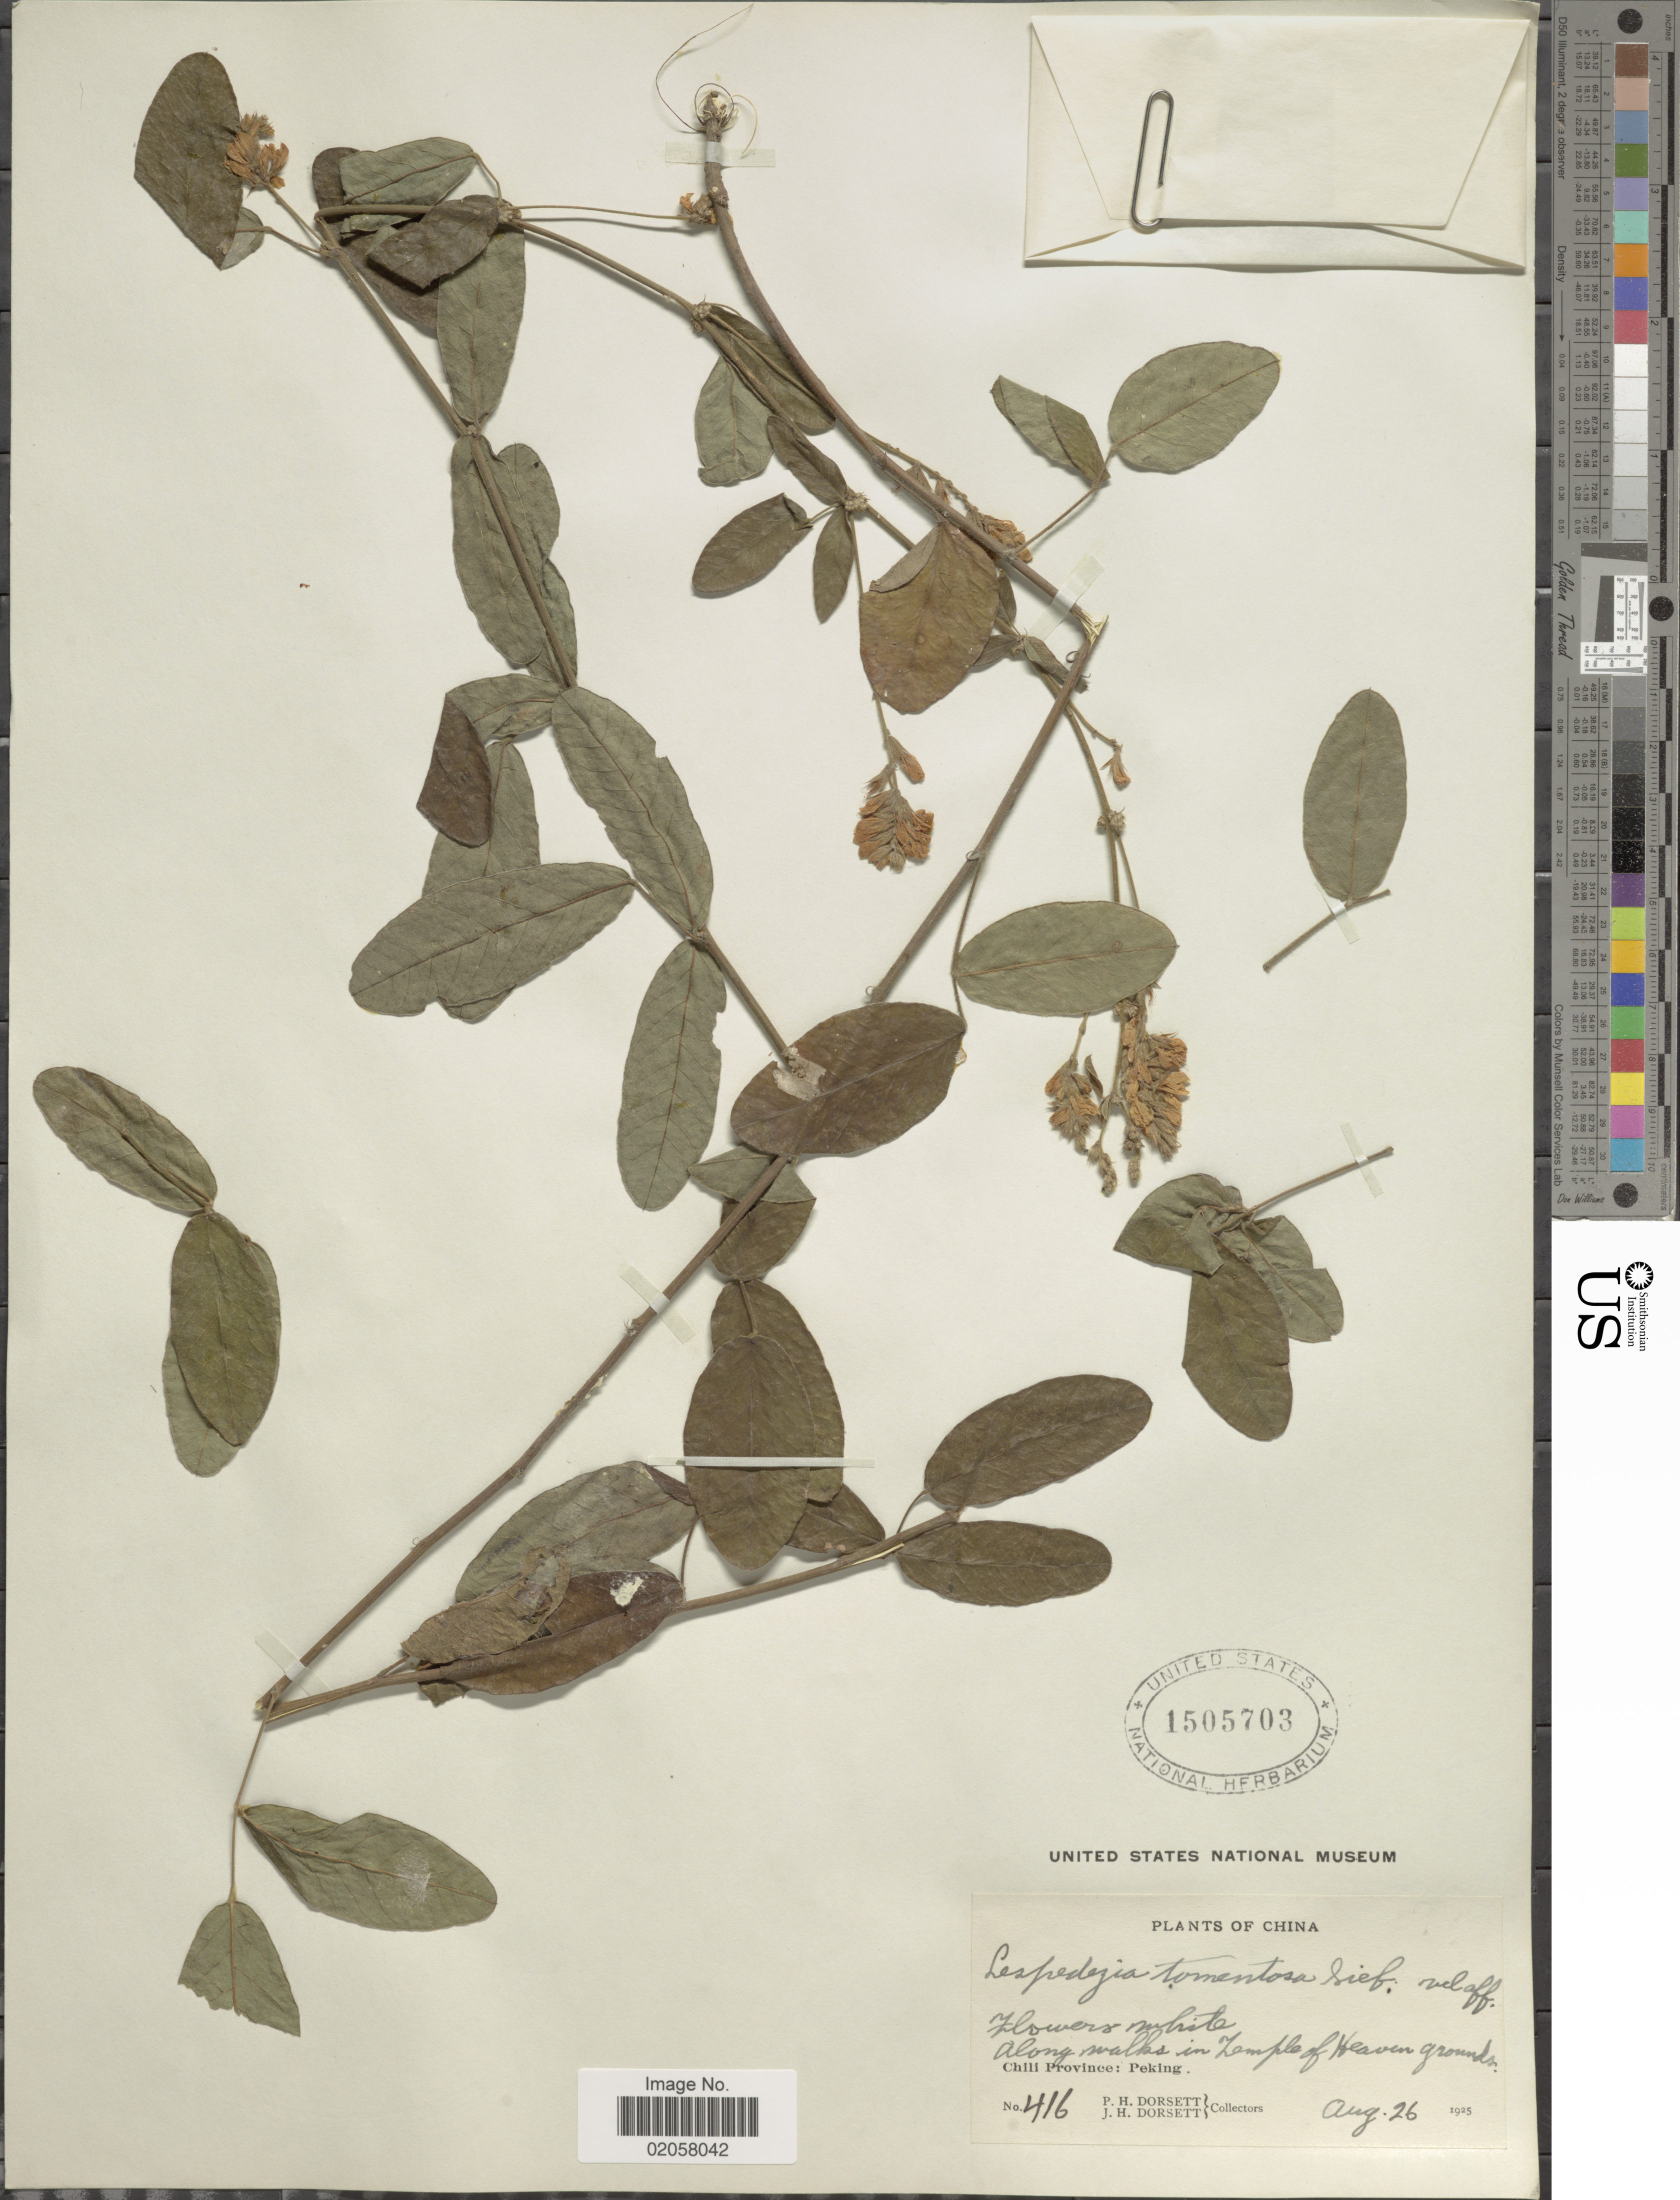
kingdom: Plantae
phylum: Tracheophyta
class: Magnoliopsida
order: Fabales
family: Fabaceae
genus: Lespedeza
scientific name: Lespedeza tomentosa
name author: (Thunb.) Siebold ex Maxim.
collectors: P. H. Dorsett & J. Dorsett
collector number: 416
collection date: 1925-08-26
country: China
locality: Along walks in Temple of Heaven grounds, Chili Province: Peking [interpreted]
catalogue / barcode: US 1505703